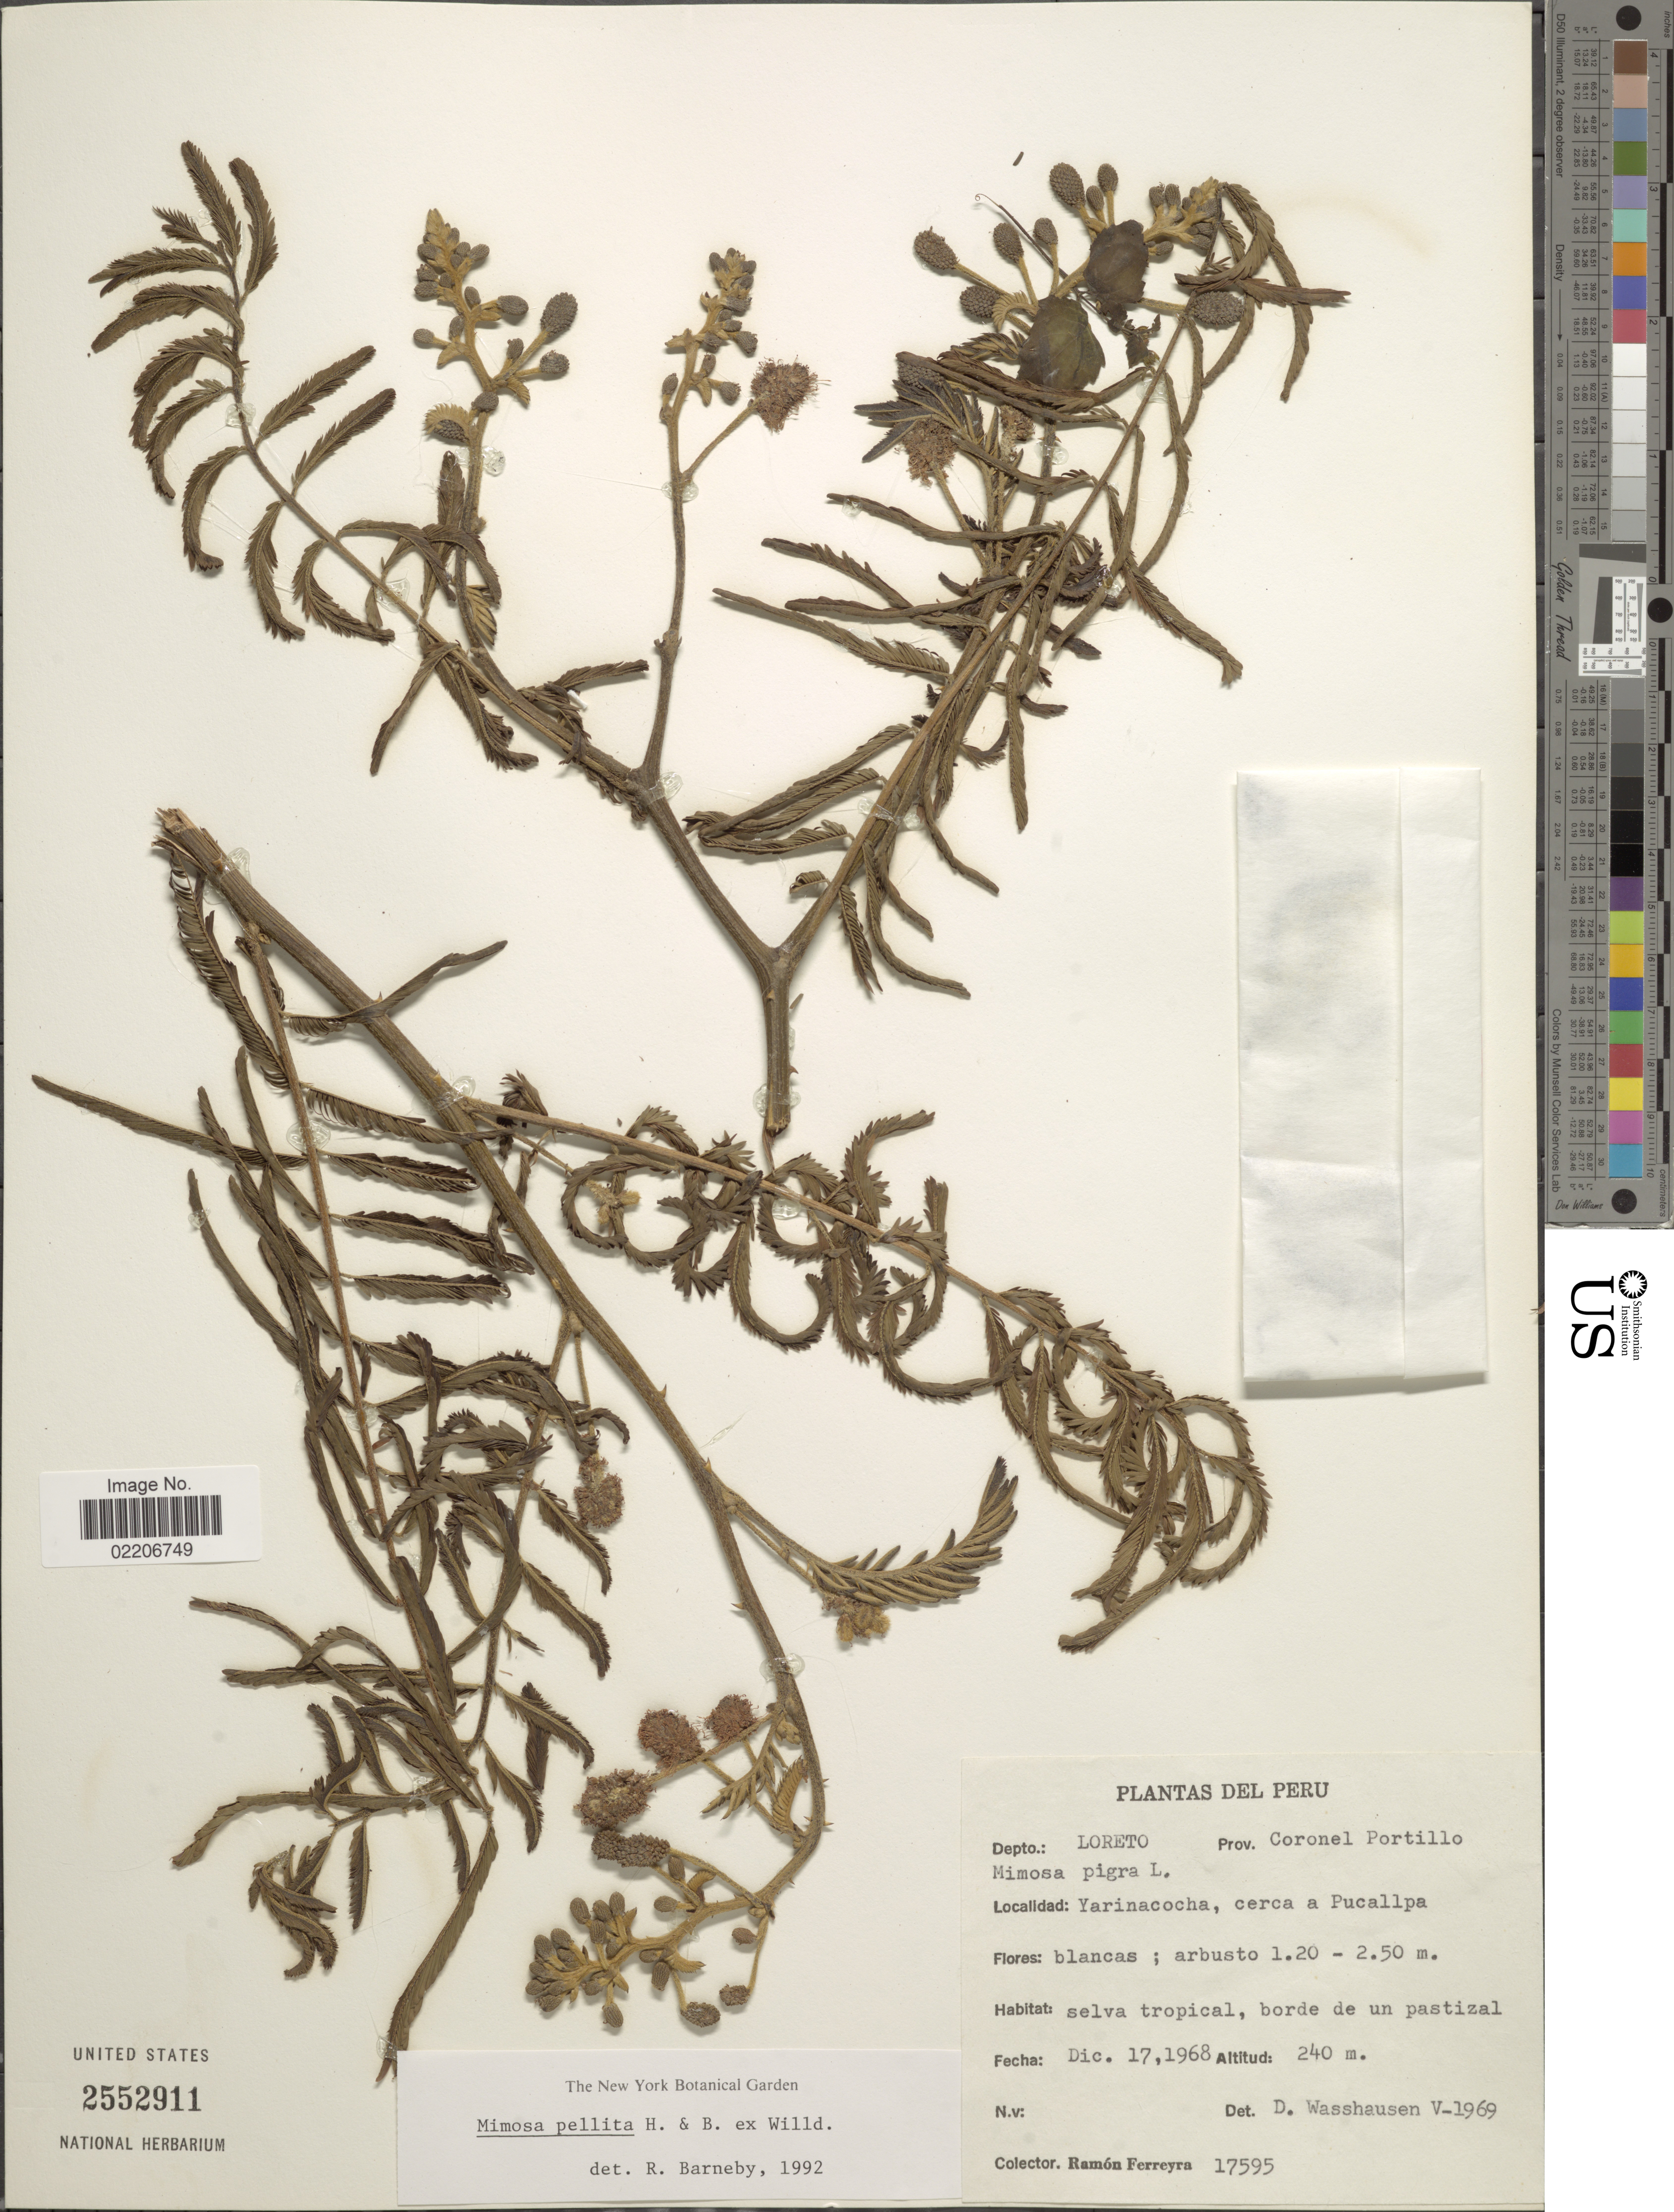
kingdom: Plantae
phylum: Tracheophyta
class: Magnoliopsida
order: Fabales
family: Fabaceae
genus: Mimosa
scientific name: Mimosa pellita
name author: Humb. & Bonpl. ex Willd.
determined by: Barneby, Rupert C., (NY)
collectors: R. A. Ferreyra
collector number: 17595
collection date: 1968-12-17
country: Peru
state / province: Loreto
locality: Prov. Coronel Portillo, Yarinacocha, cerca a Pucallpa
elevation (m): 240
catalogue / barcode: US 2552911